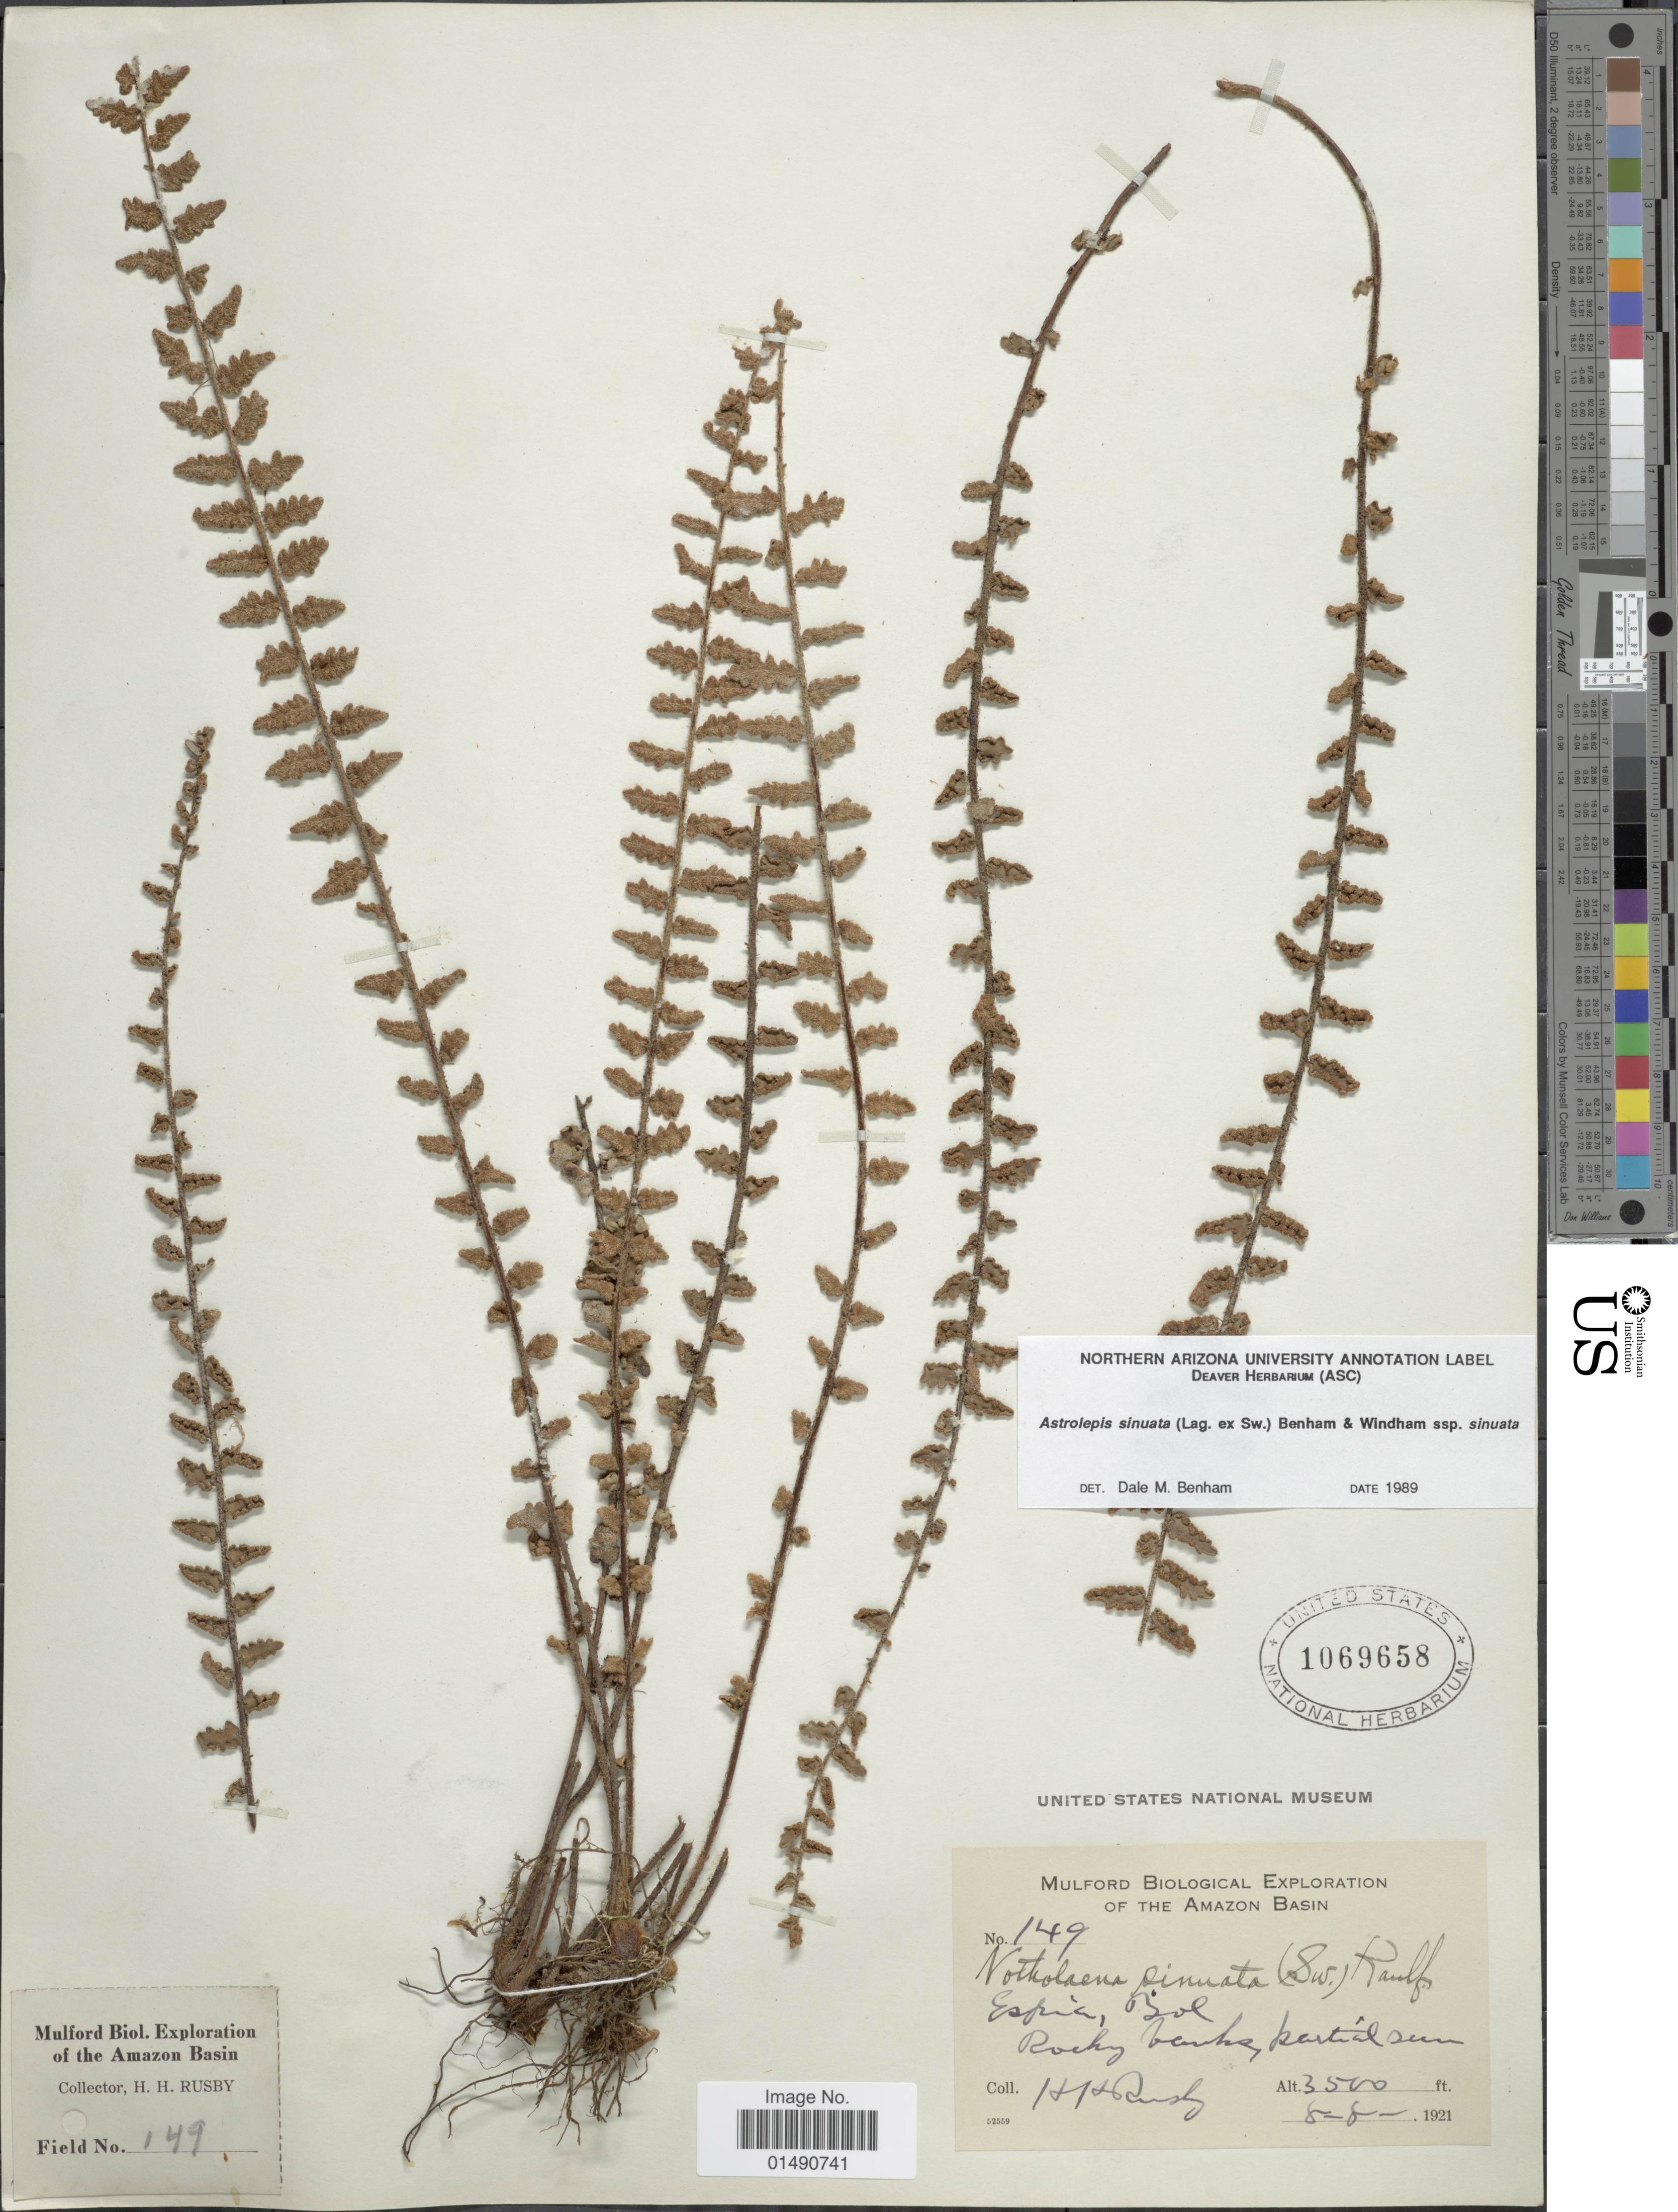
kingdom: Plantae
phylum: Tracheophyta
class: Polypodiopsida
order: Polypodiales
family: Pteridaceae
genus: Astrolepis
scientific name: Astrolepis sinuata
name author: (Lag. ex Sw.) D.M. Benham & Windham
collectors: H. H. Rusby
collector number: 149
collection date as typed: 8-8-, 1921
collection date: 1921-08-08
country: Bolivia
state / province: La Paz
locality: Espia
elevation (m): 1067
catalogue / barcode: US 1069658